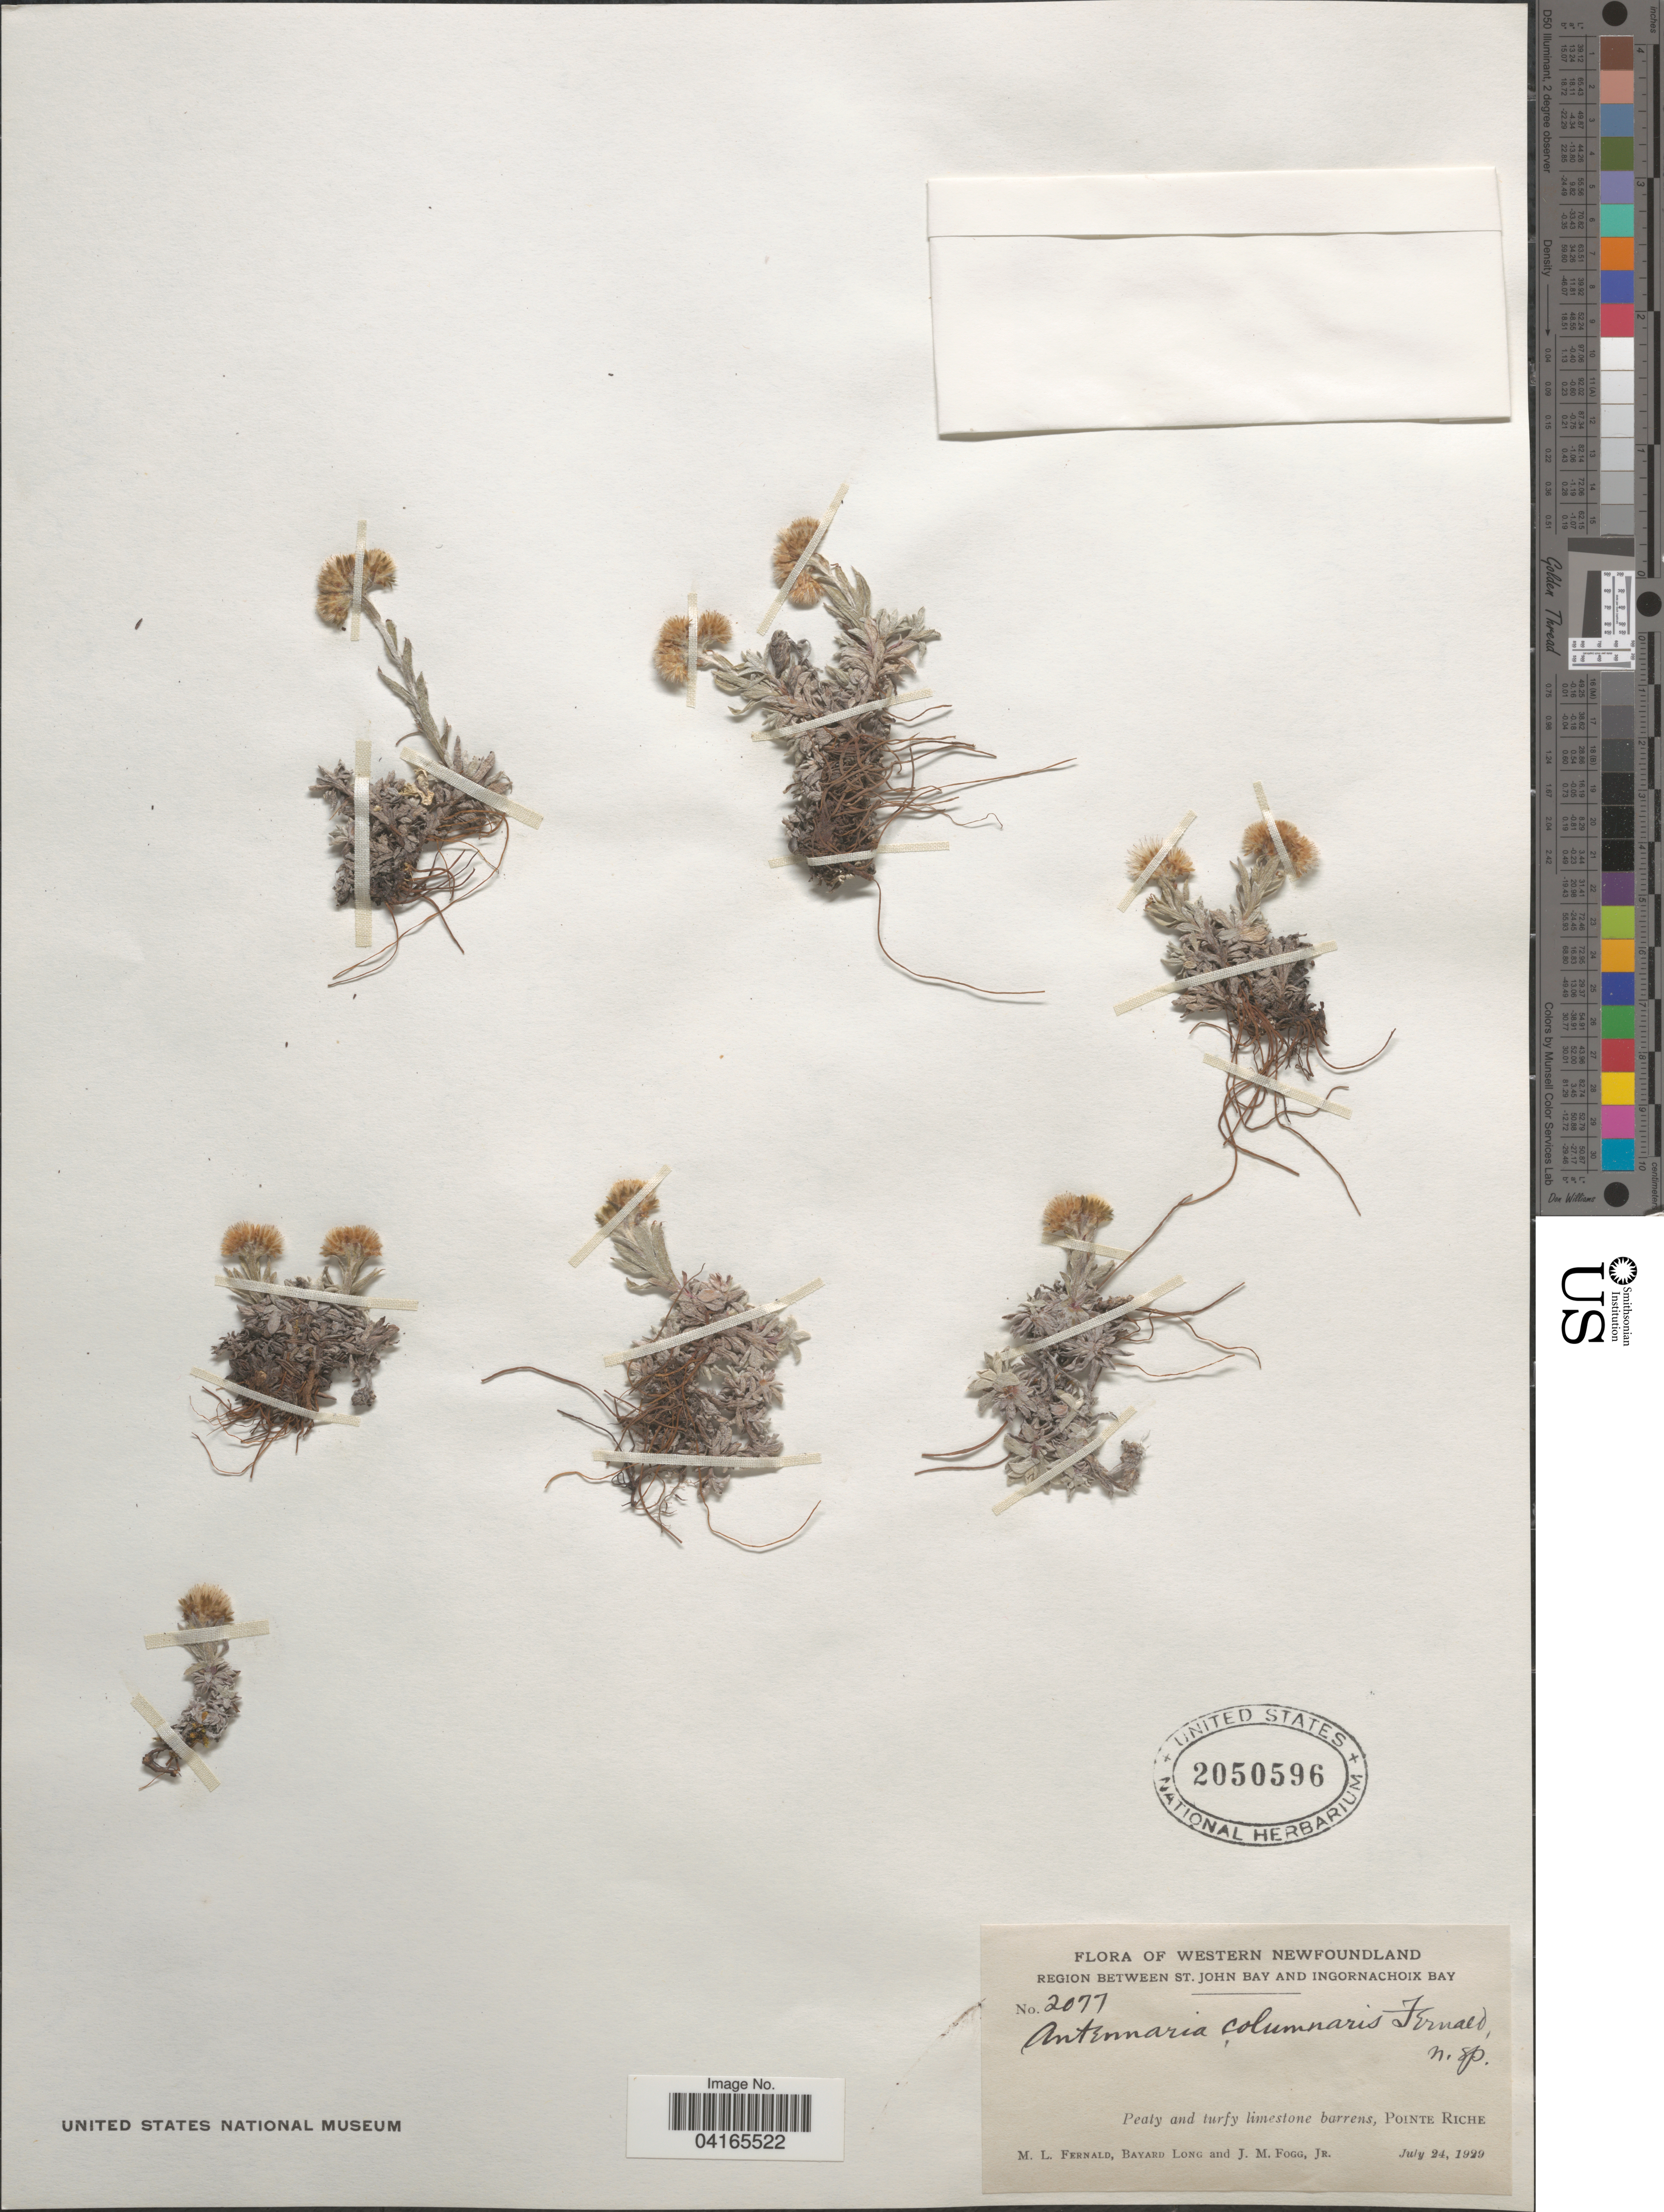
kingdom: Plantae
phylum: Tracheophyta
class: Magnoliopsida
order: Asterales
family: Asteraceae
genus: Antennaria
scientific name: Antennaria columnaris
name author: Fernald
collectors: M. L. Fernald, B. H. Long & J. Fogg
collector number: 2077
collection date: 1929-07-24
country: Canada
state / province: Newfoundland and Labrador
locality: Western Newfoundland. Region between St. John Bay and Ingornachoix Bay. Pealy and turfy barrens, Pointe Riche.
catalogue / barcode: US 2050596